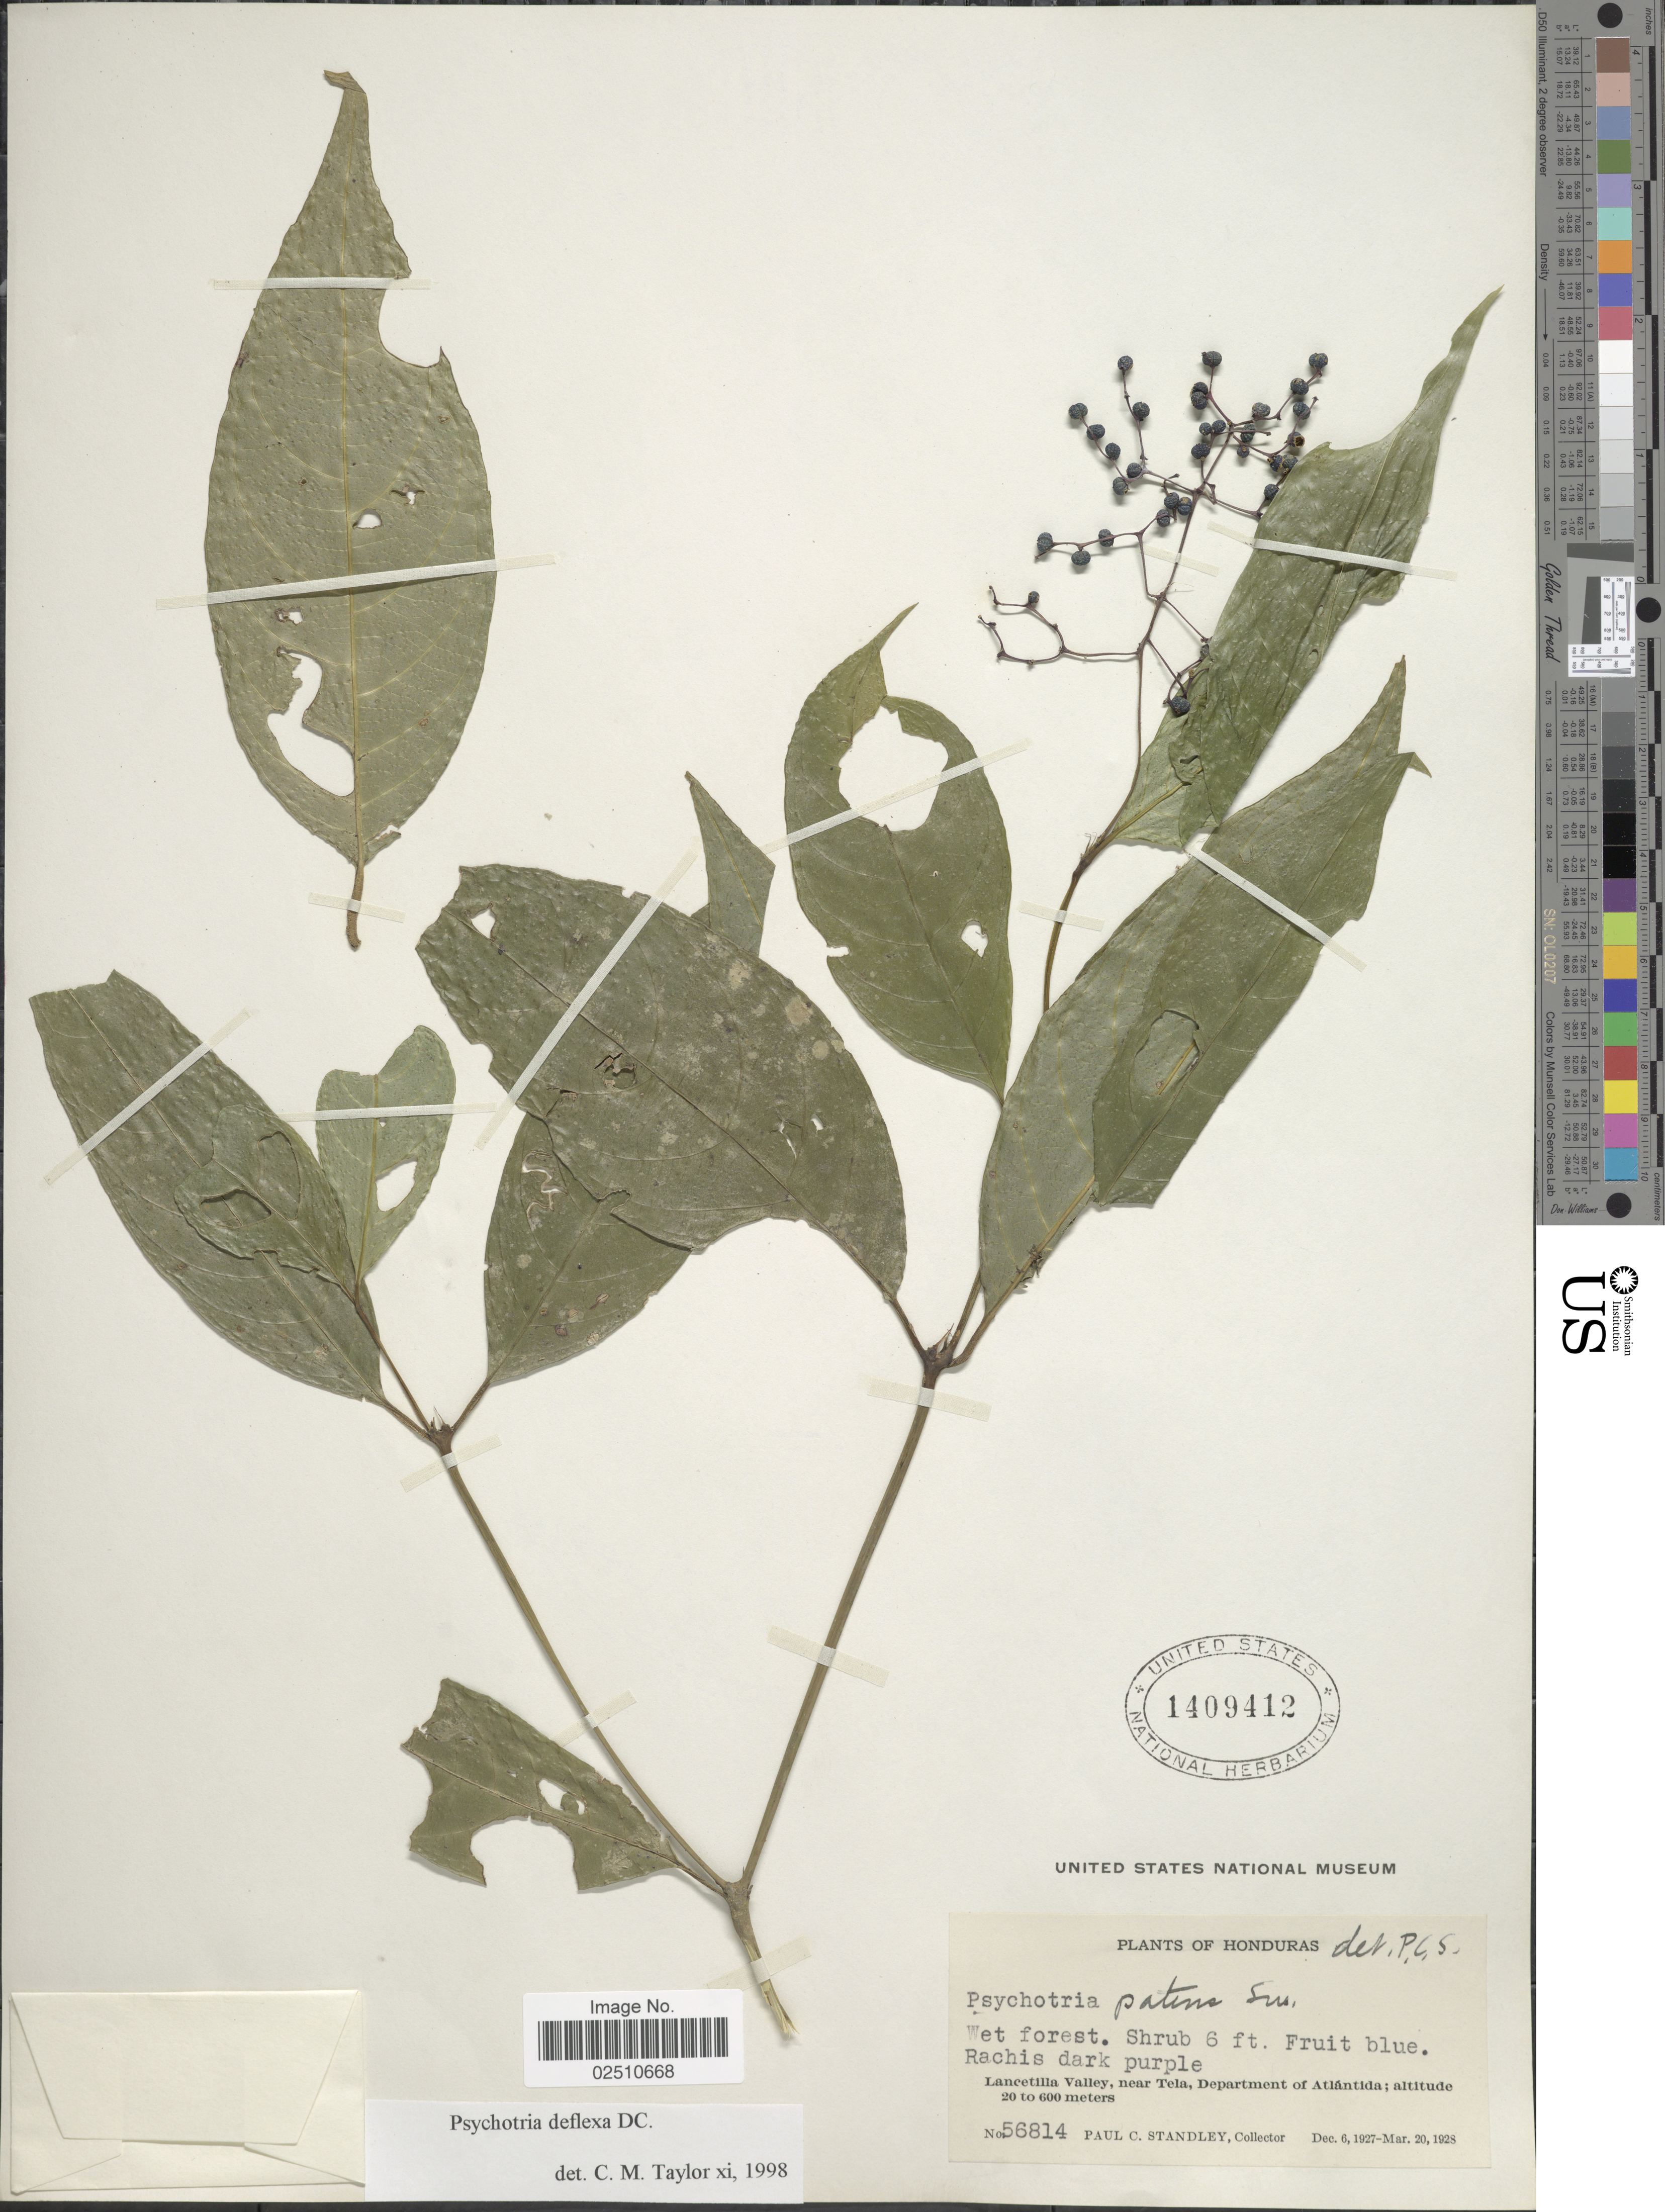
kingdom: Plantae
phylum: Tracheophyta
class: Magnoliopsida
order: Gentianales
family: Rubiaceae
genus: Psychotria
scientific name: Psychotria deflexa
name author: DC.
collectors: P. C. Standley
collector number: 56814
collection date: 1927-12-06/1928-03-20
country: Honduras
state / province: Atlántida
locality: Lancetilla Valley, near Tela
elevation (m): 20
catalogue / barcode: US 1409412